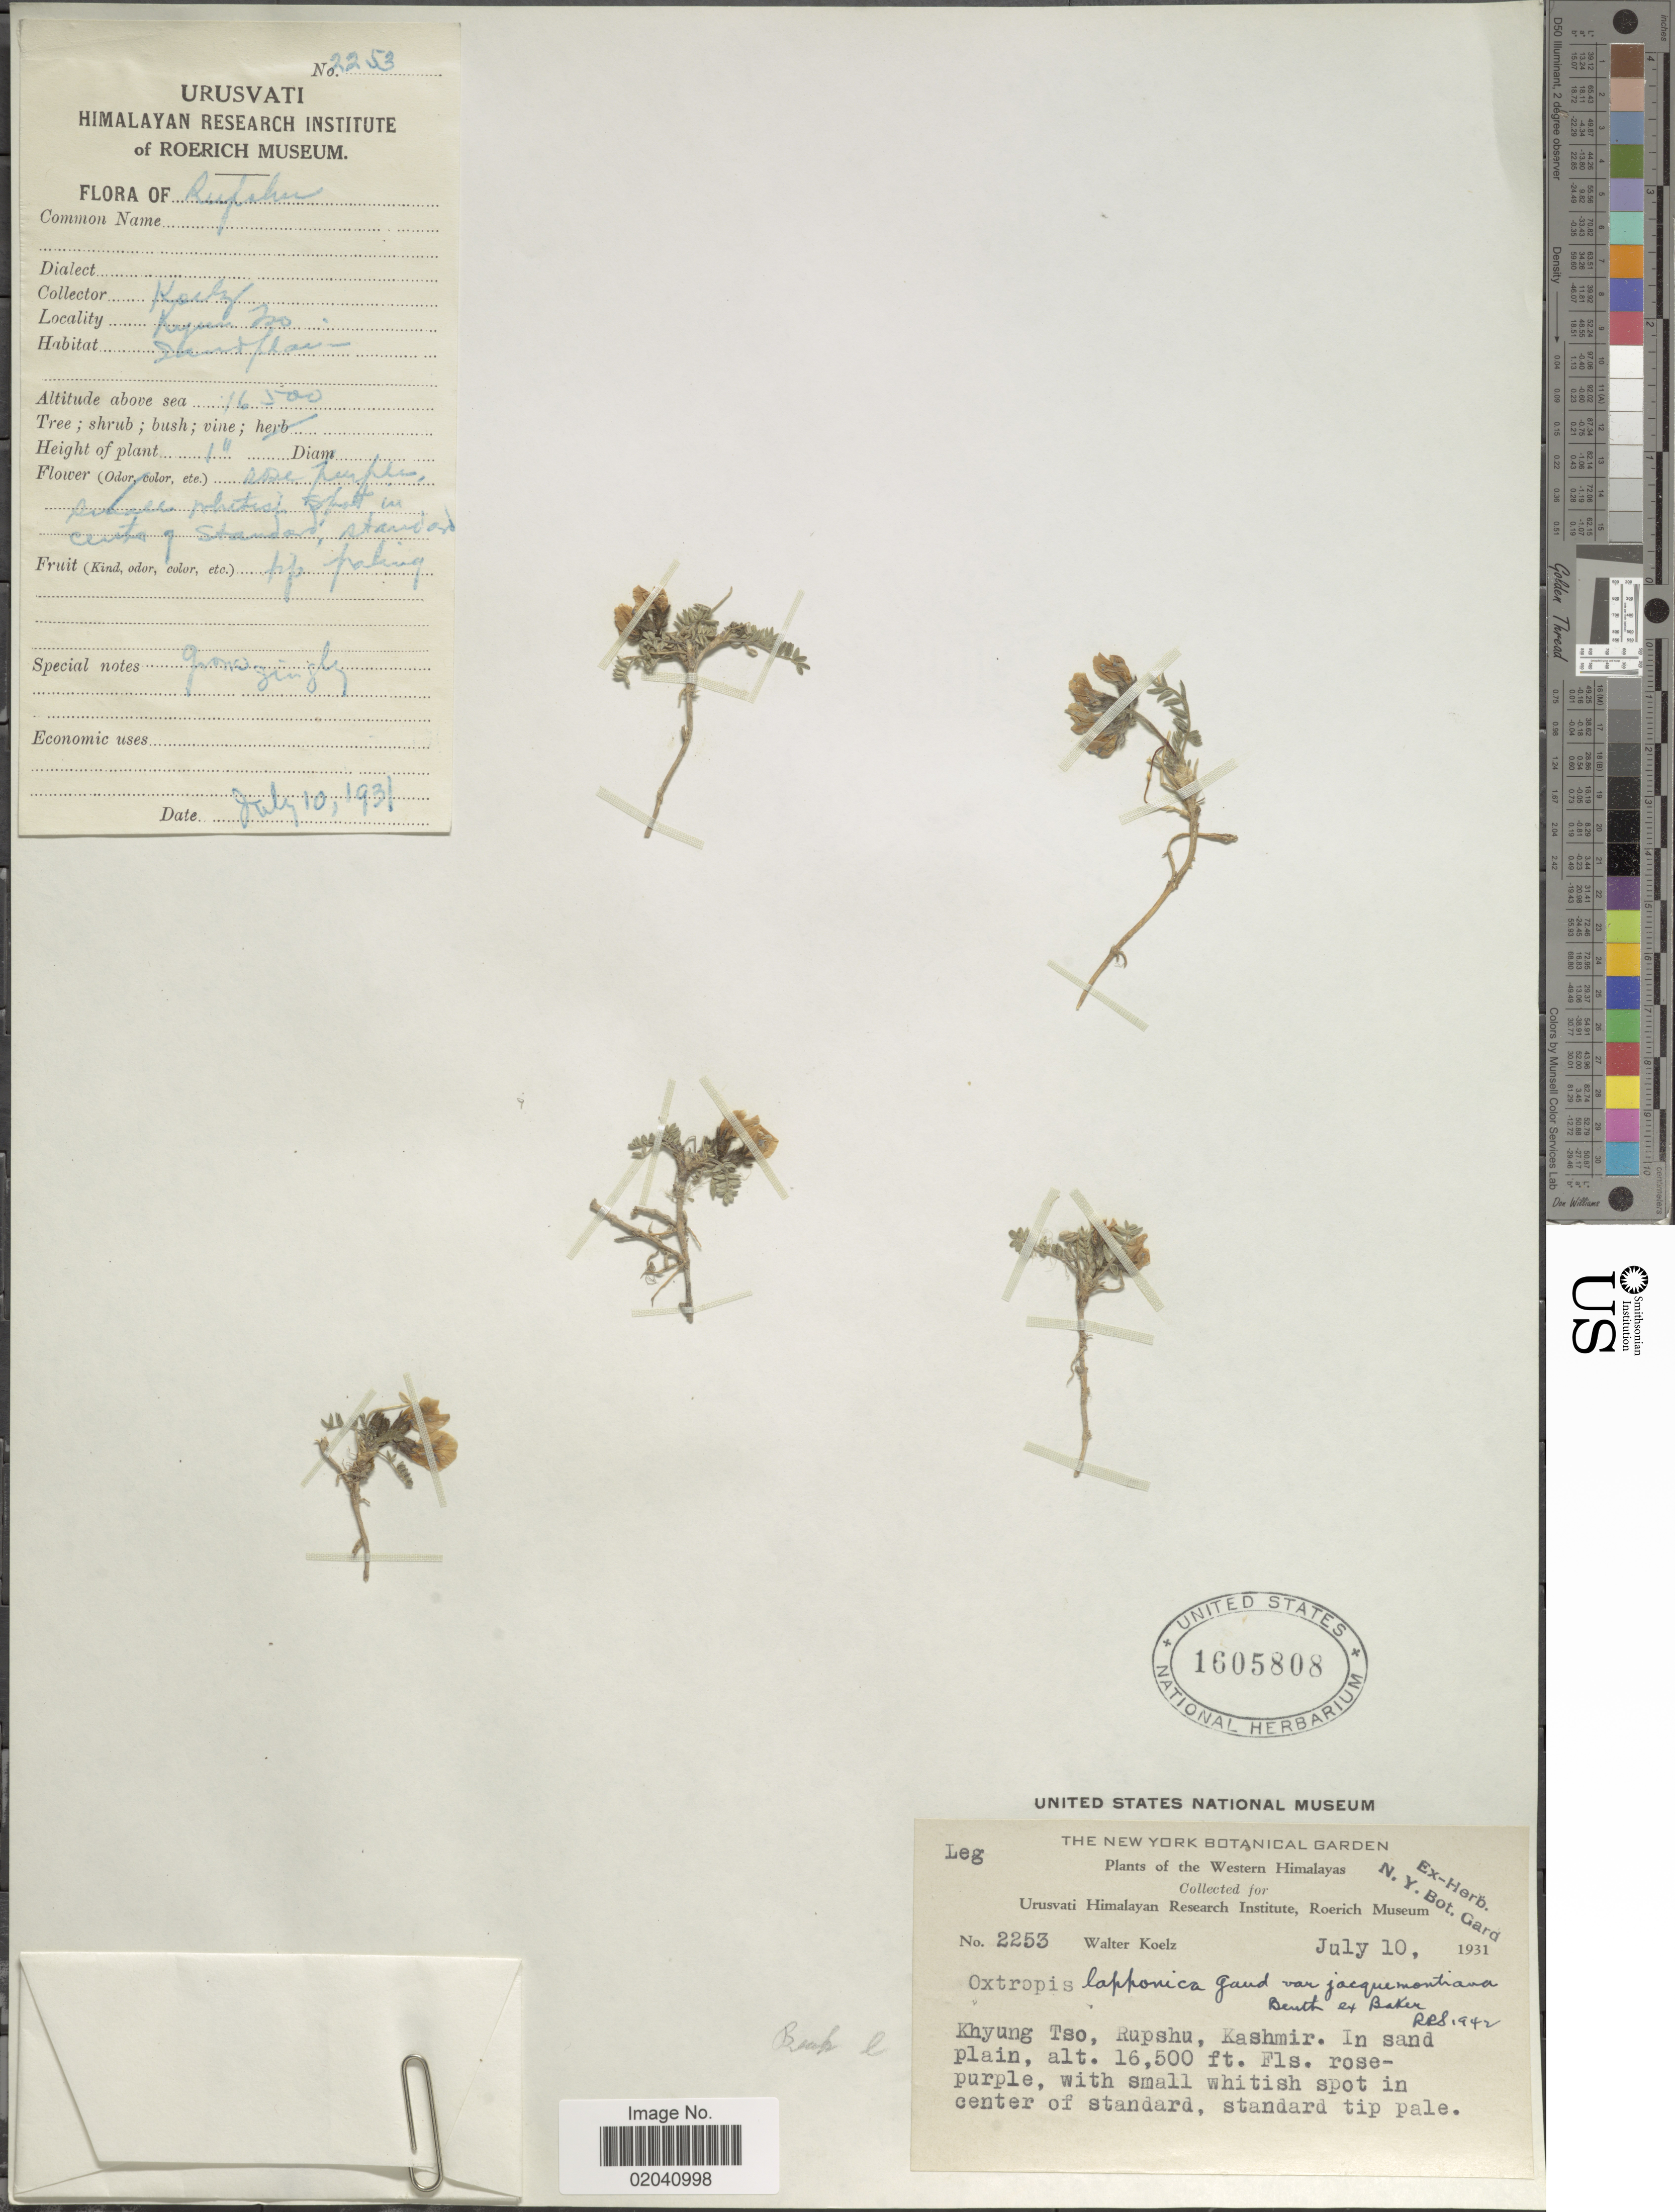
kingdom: Plantae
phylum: Tracheophyta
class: Magnoliopsida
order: Fabales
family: Fabaceae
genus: Oxytropis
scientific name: Oxytropis lapponica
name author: (Wahlenb.) Gay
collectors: W. N. Koelz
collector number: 2253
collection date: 1931-07-10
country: India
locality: Western Himalayas,Khyung Tso, Rupshu, Kashmir, in sand plain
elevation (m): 5029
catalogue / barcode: US 1605808